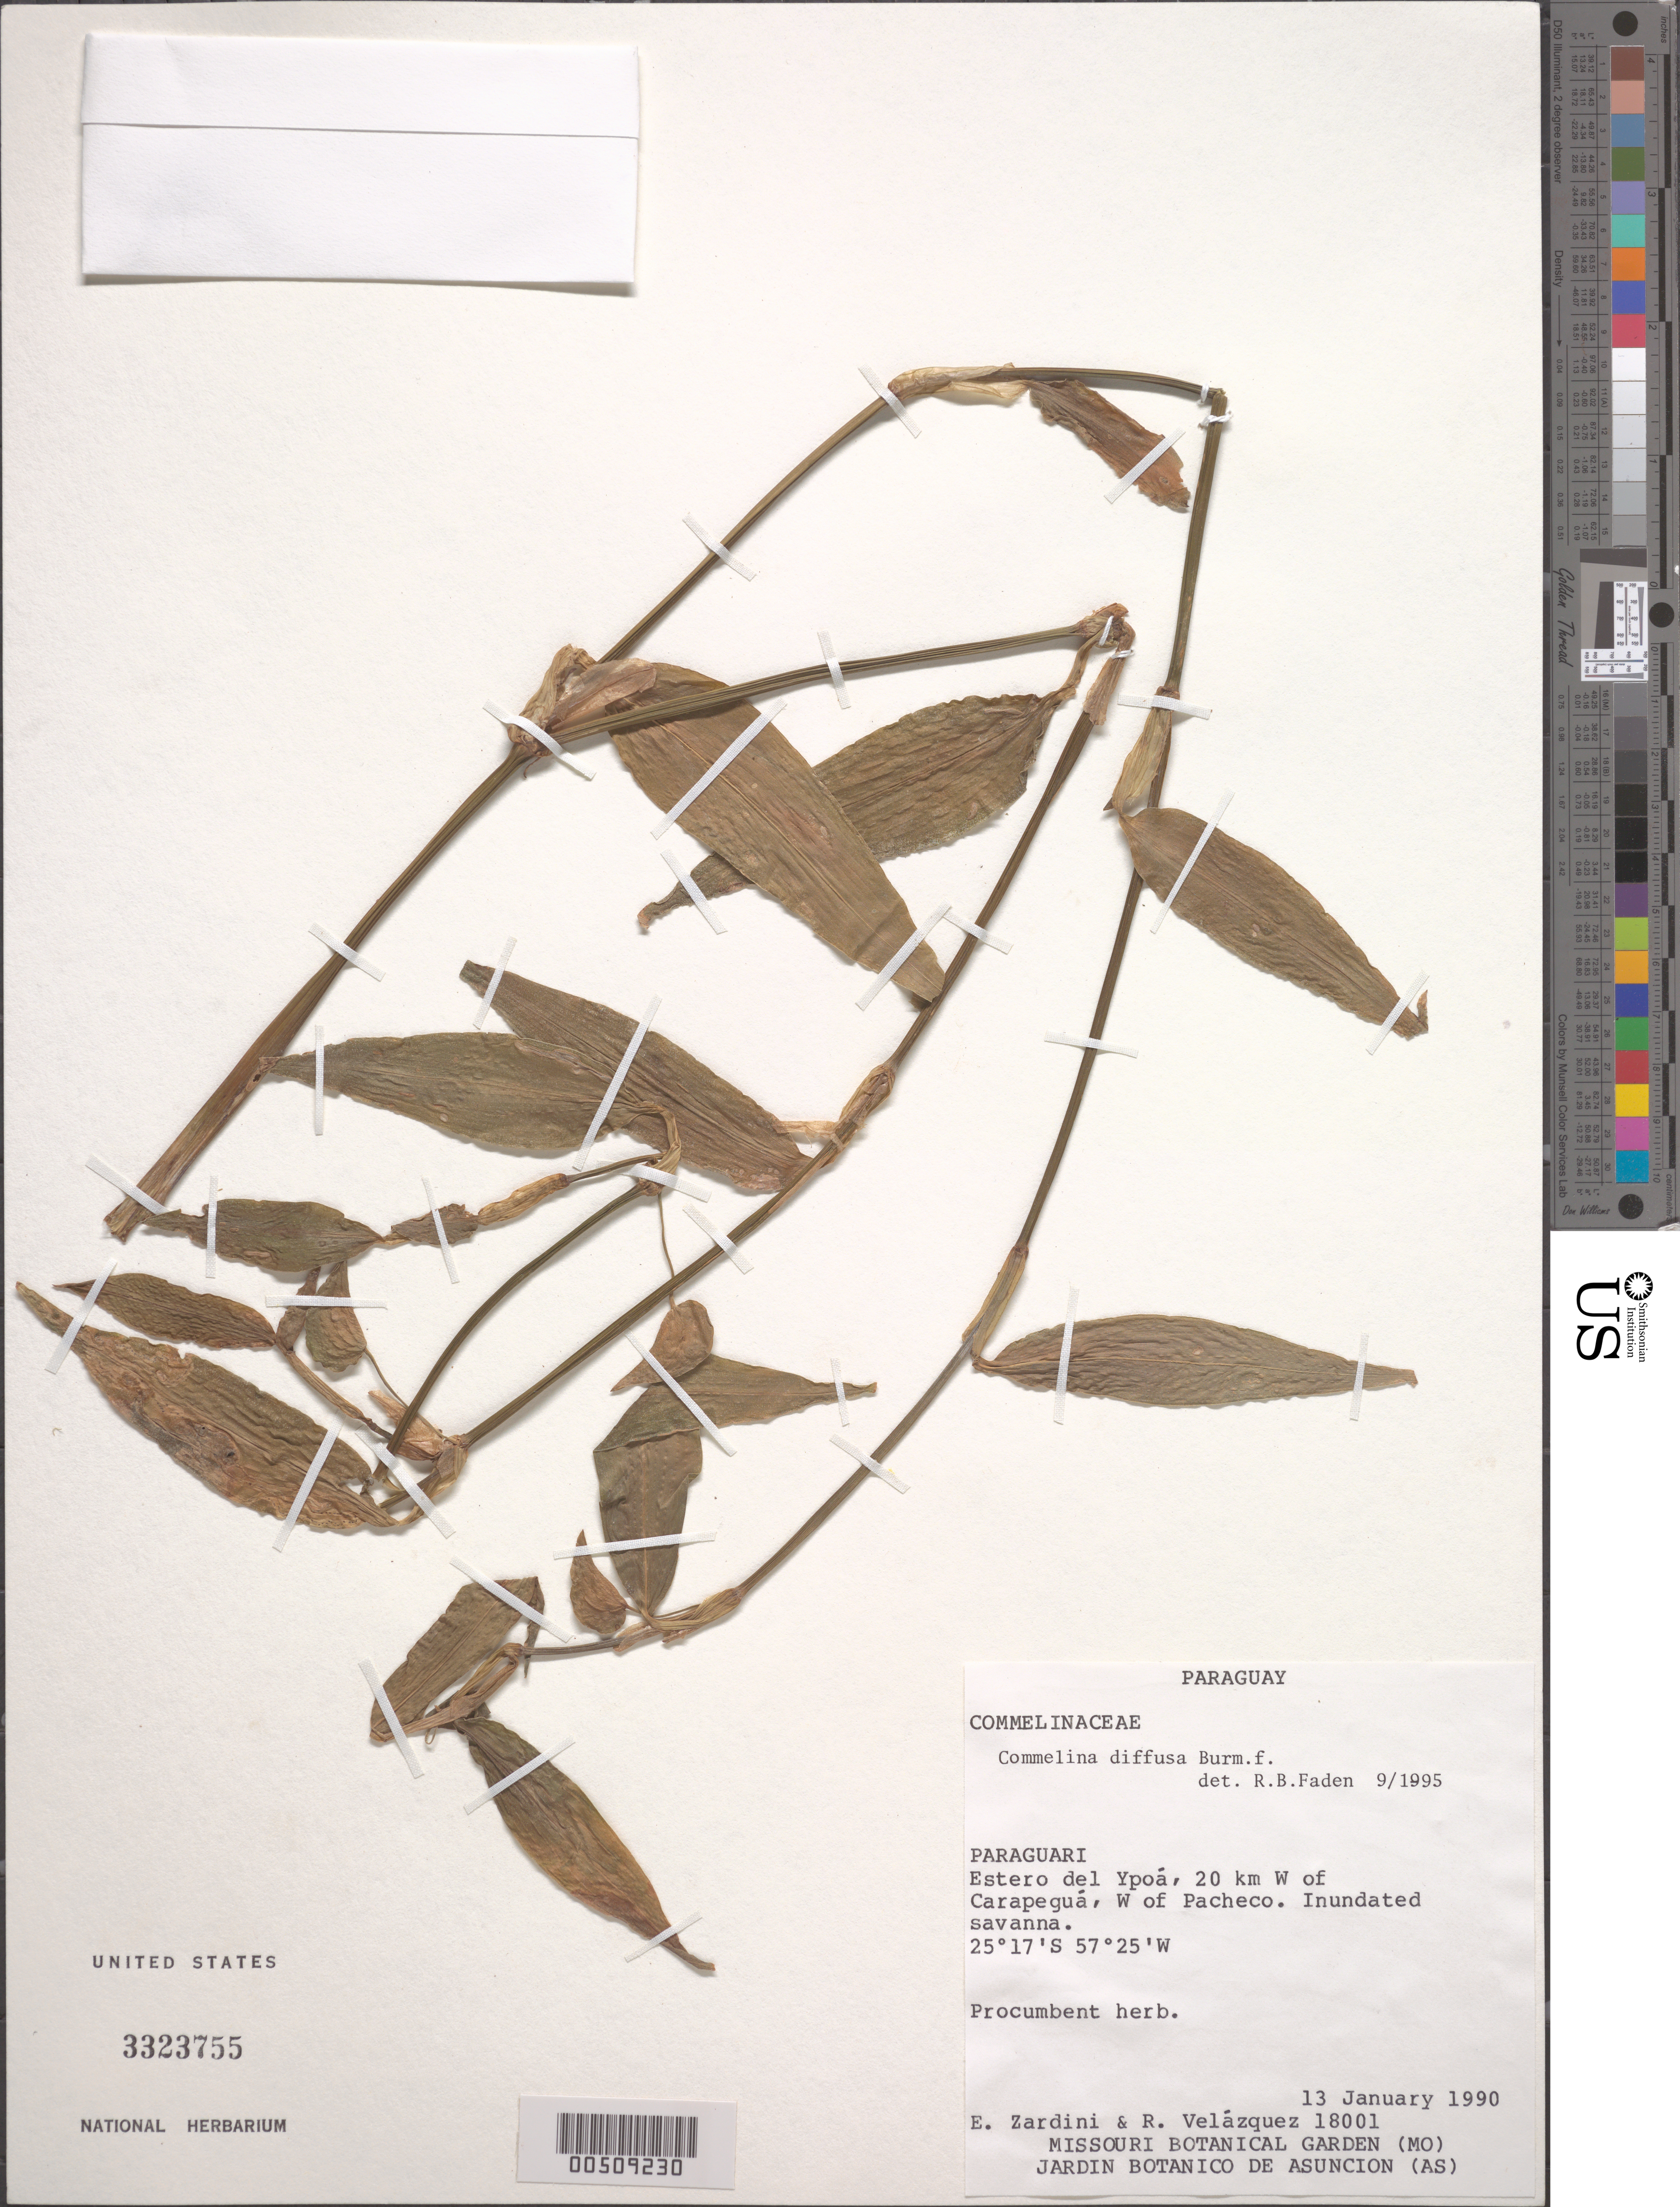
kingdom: Plantae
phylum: Tracheophyta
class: Liliopsida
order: Commelinales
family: Commelinaceae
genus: Commelina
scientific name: Commelina diffusa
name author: Burm. f.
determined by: Faden, Robert B., (US), Smithsonian Institution - National Museum of Natural History (UNITED STATES)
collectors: E. M. Zardini & R. Velasquez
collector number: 18001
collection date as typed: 13 Jan 1990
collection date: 1990-01-13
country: Paraguay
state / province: Paraguarí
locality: Ypoa, w of carapegua, w of pacheco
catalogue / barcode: US 3323755